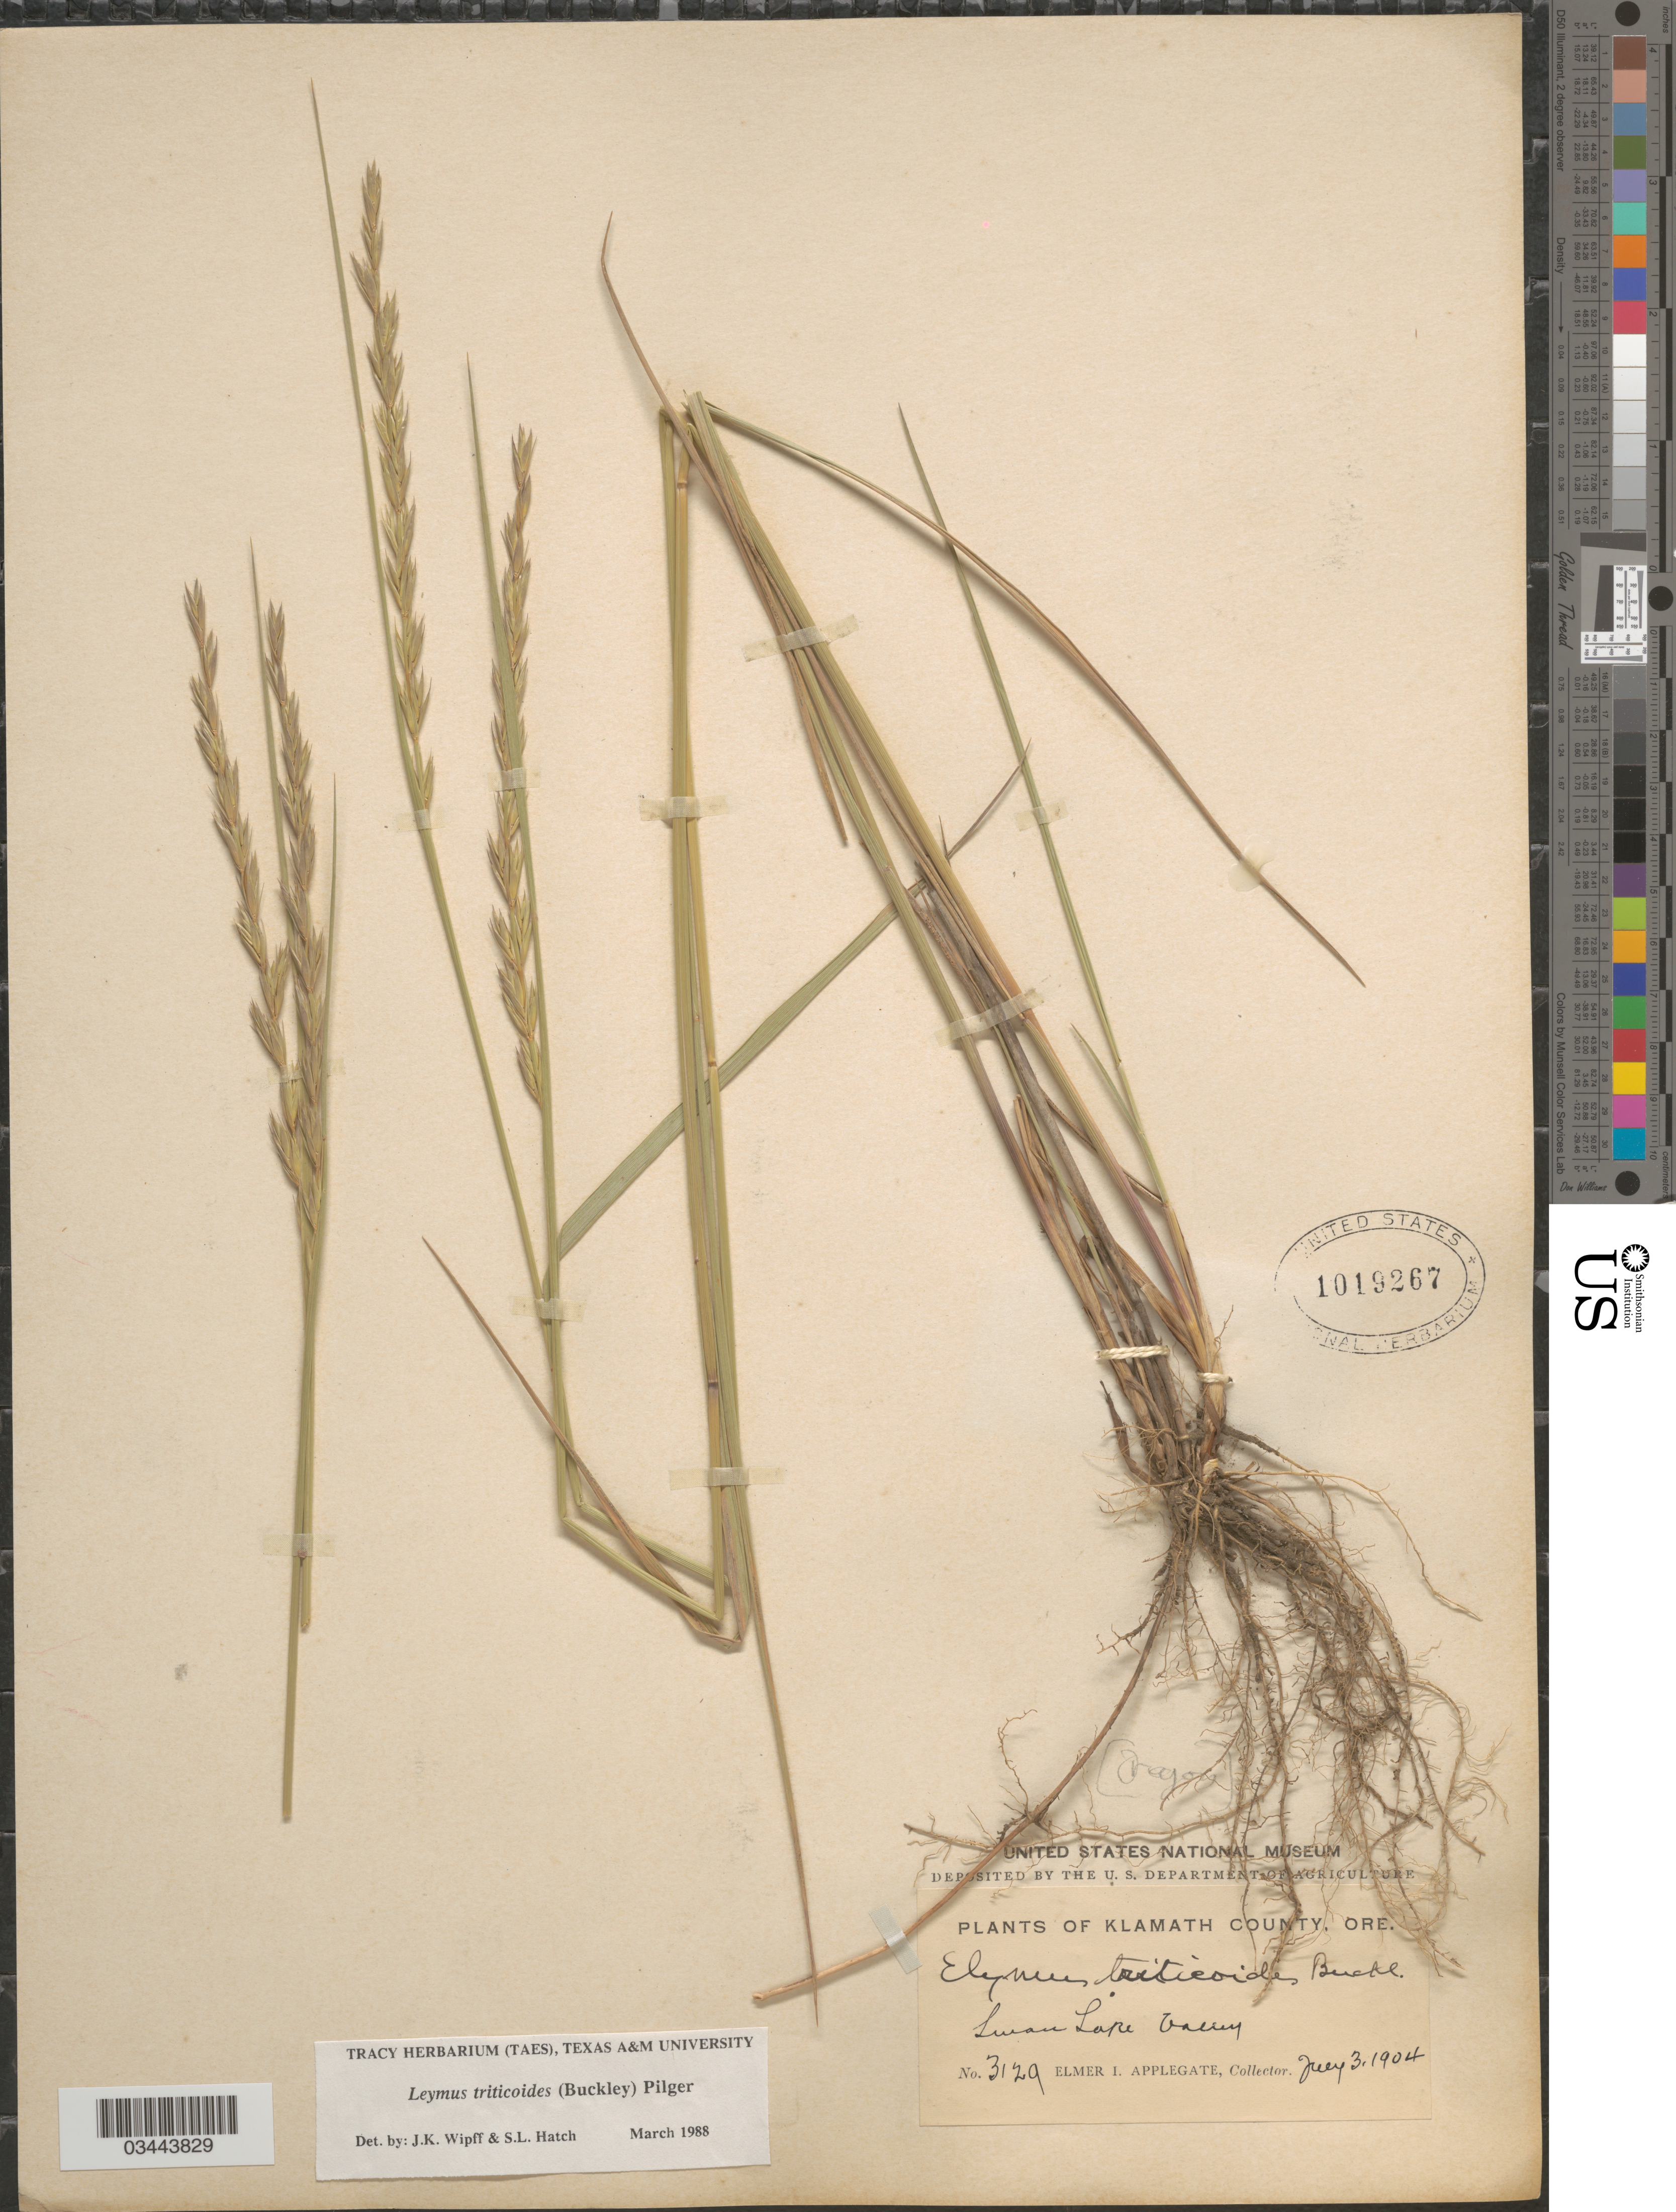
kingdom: Plantae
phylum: Tracheophyta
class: Liliopsida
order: Poales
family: Poaceae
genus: Leymus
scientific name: Leymus triticoides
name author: (Buckley) Pilg.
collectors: E. I. Applegate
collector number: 3129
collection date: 1904-07-03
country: United States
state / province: Oregon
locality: Klamath County. Swan Lake Valley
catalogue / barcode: US 1019267